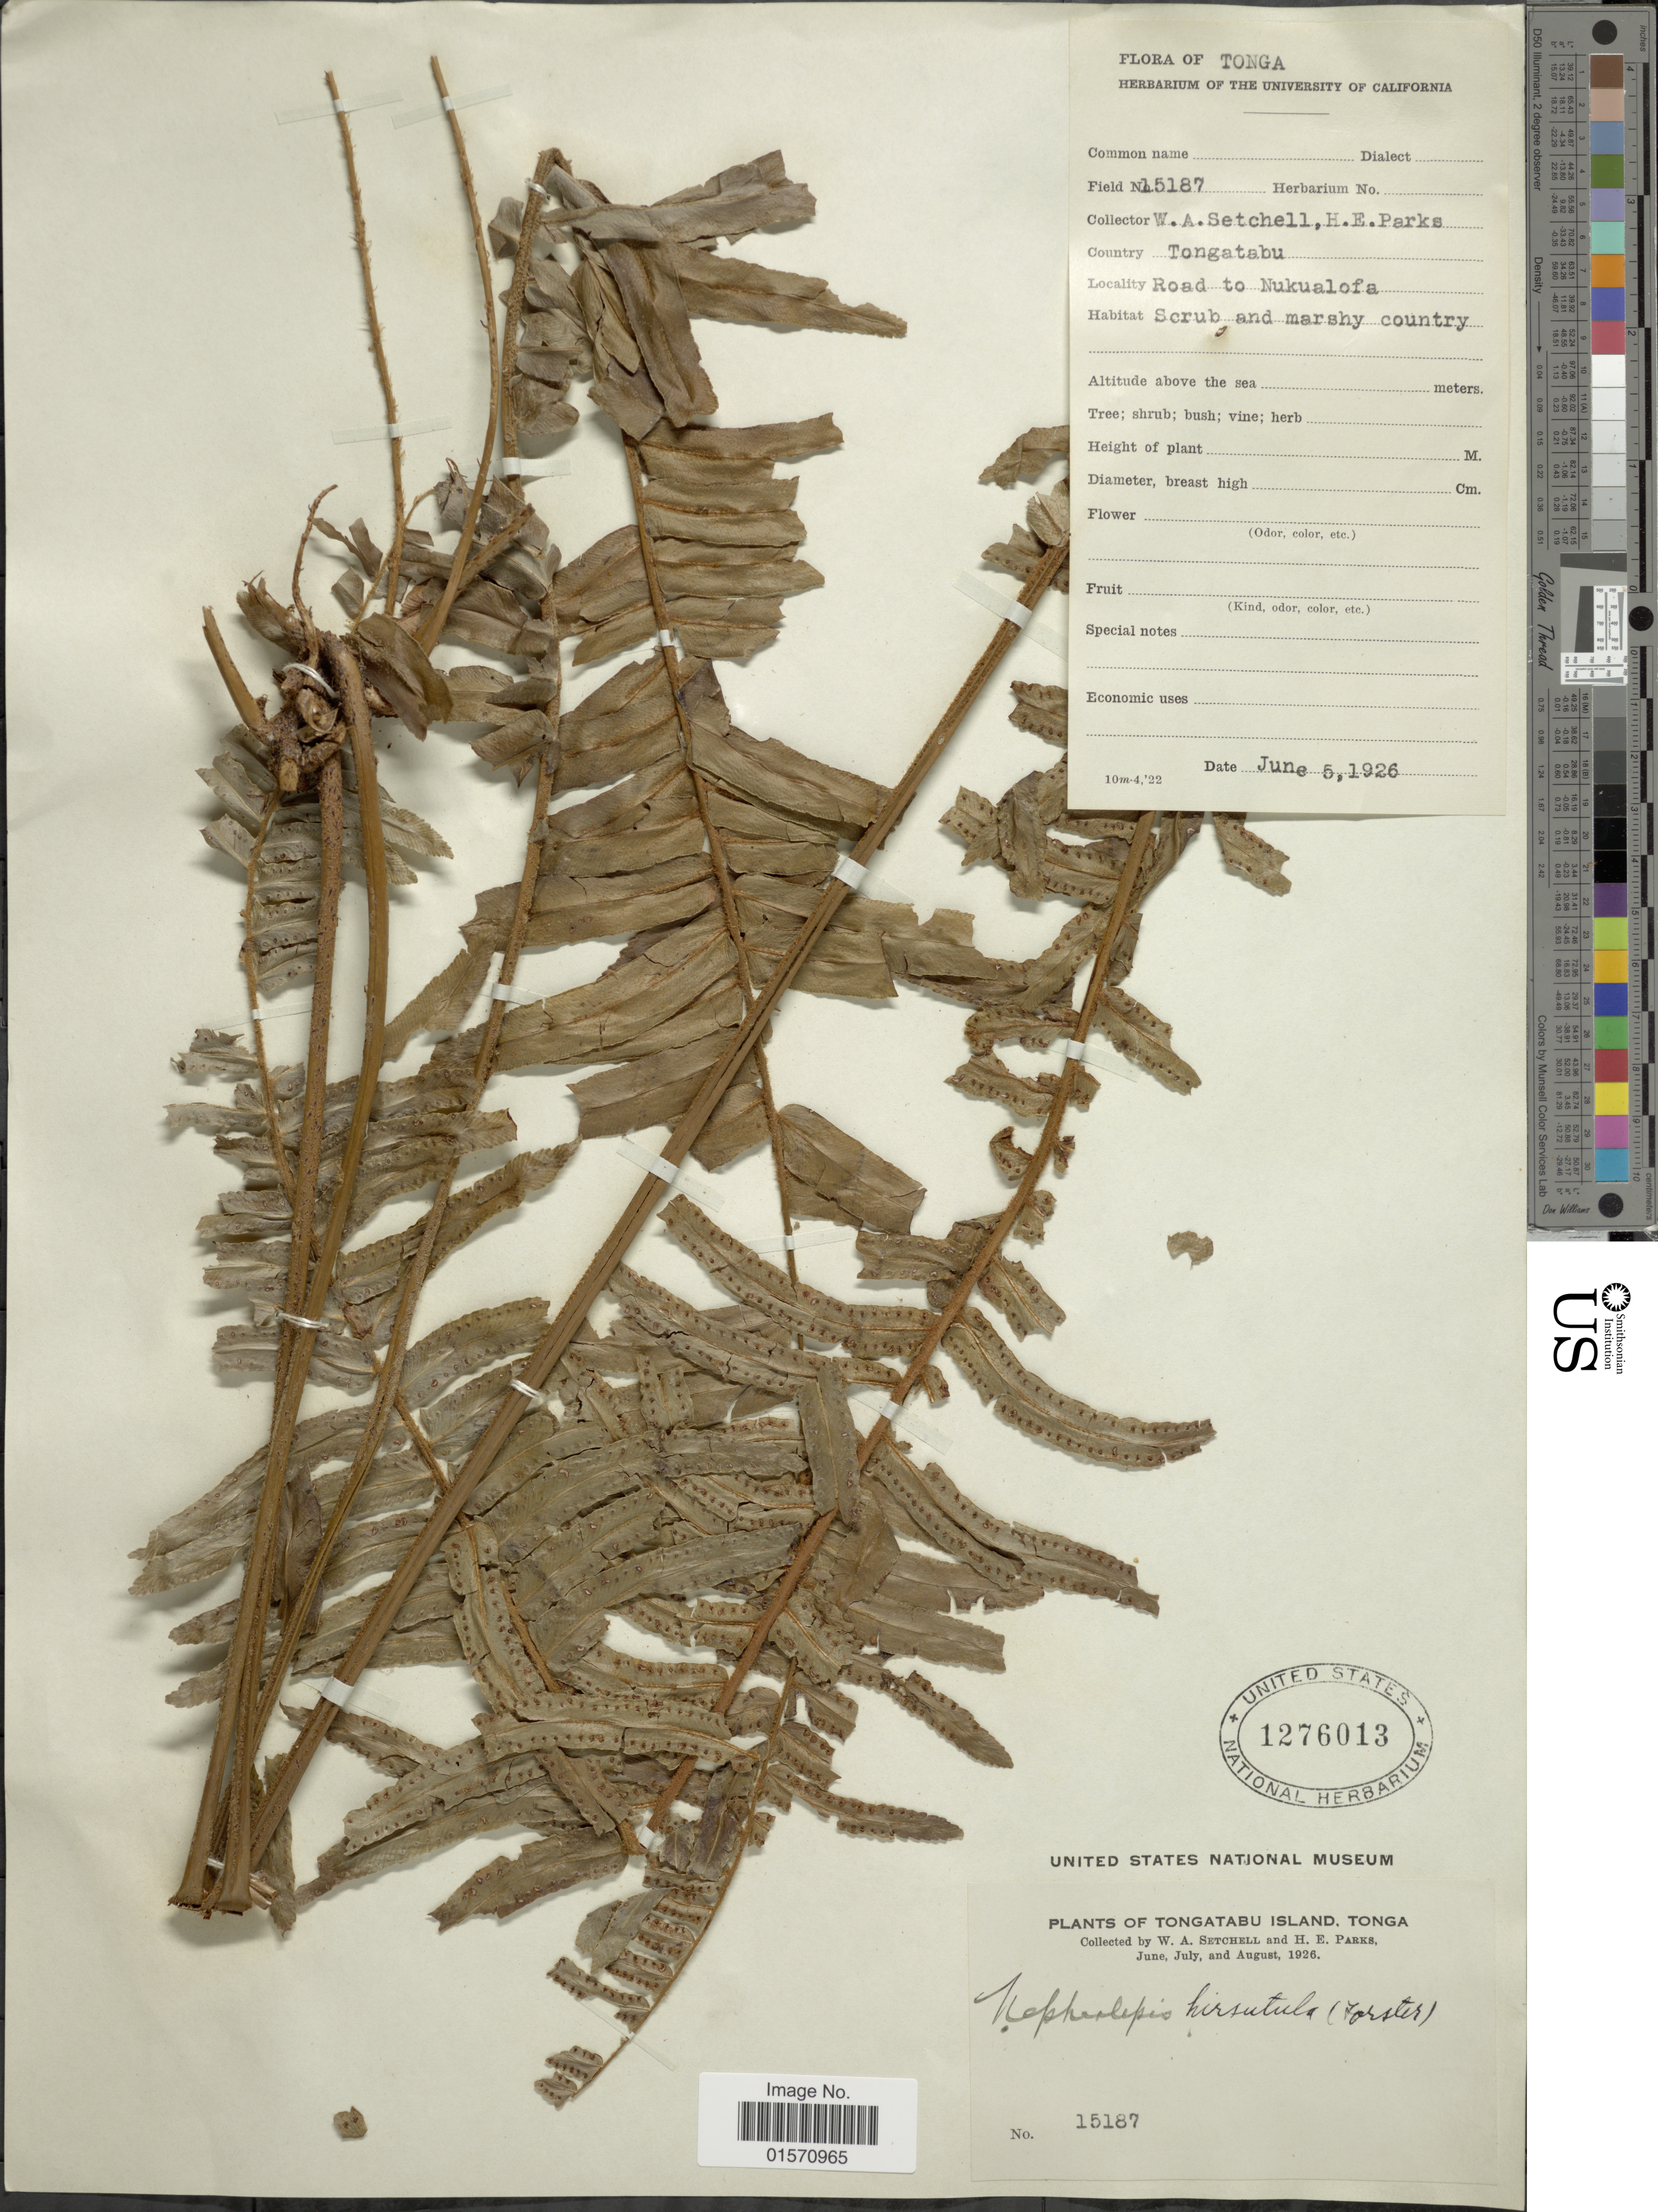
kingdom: Plantae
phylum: Tracheophyta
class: Polypodiopsida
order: Polypodiales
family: Nephrolepidaceae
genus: Nephrolepis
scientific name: Nephrolepis hirsutula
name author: (G. Forst.) C. Presl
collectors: W. Setchell & H. E. Parks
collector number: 15187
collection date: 1926-06-05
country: Tonga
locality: Country Tongatabu. Road to Nukualofa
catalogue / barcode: US 1276013